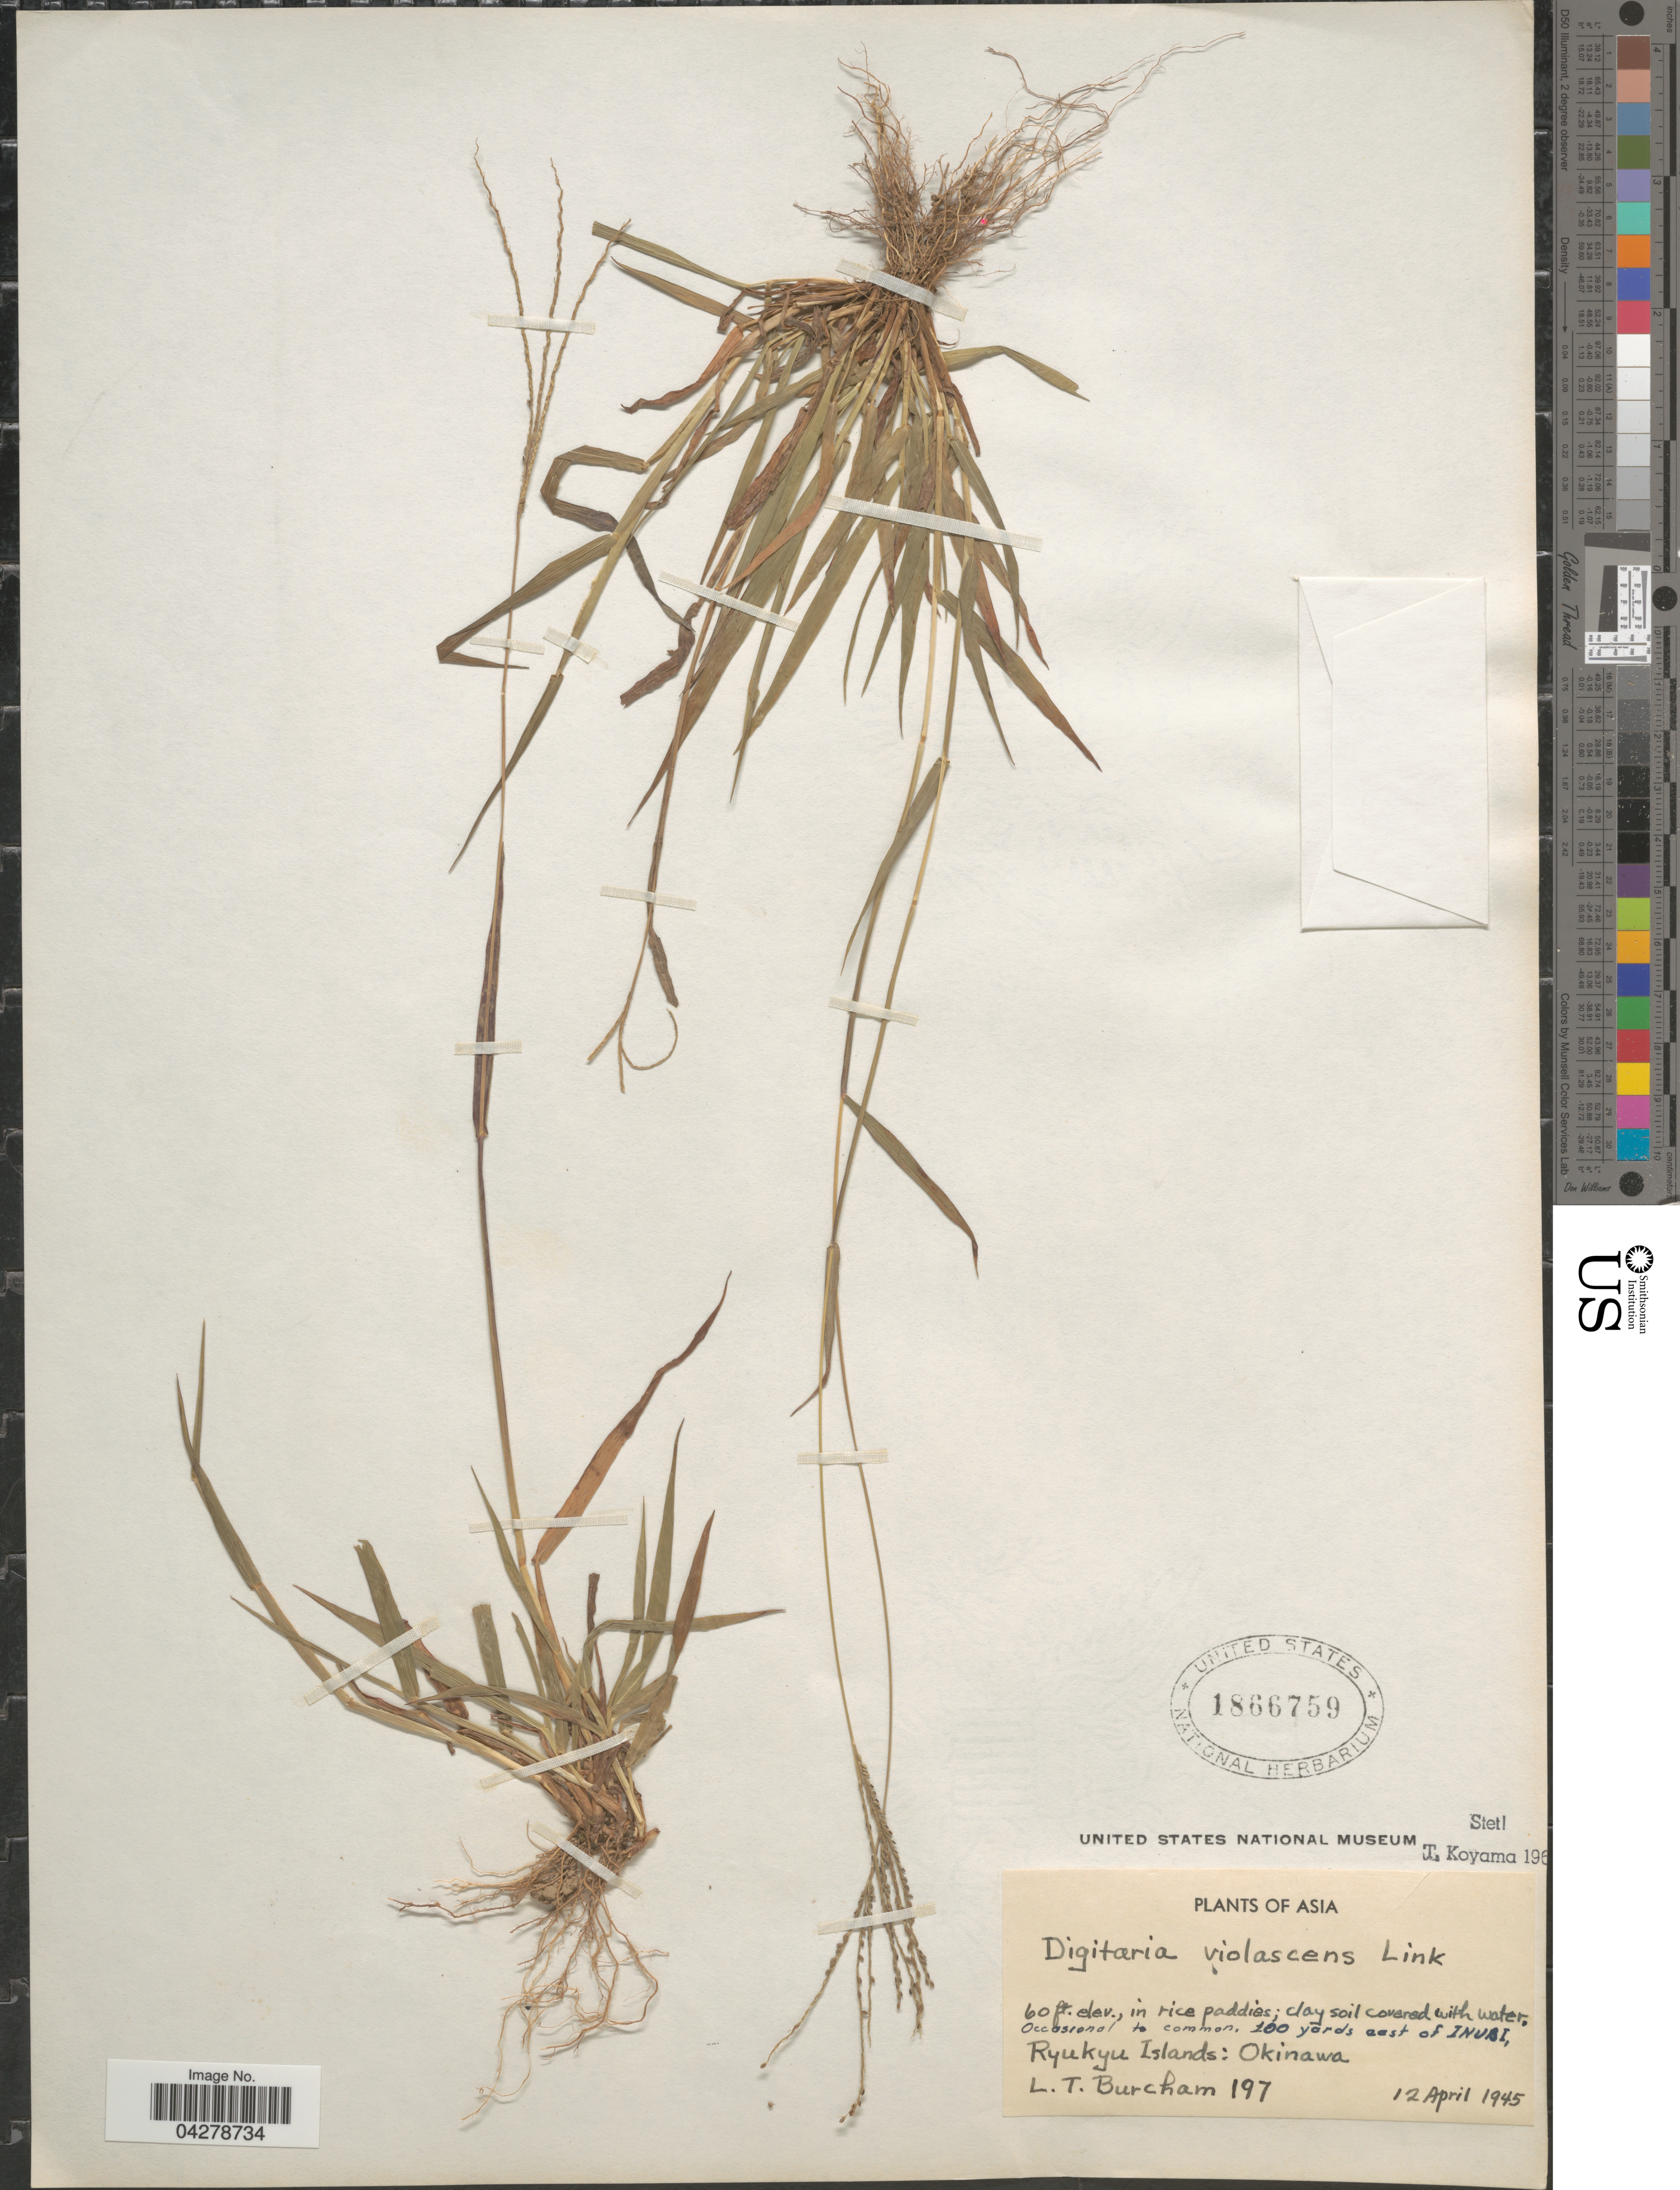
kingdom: Plantae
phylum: Tracheophyta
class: Liliopsida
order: Poales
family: Poaceae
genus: Digitaria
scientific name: Digitaria violascens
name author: Link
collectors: L. Burcham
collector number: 197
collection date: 1945-04-12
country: Japan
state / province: Okinawa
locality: Ryukyu Islands. 100 yards east of Inubi.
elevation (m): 18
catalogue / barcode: US 1866759